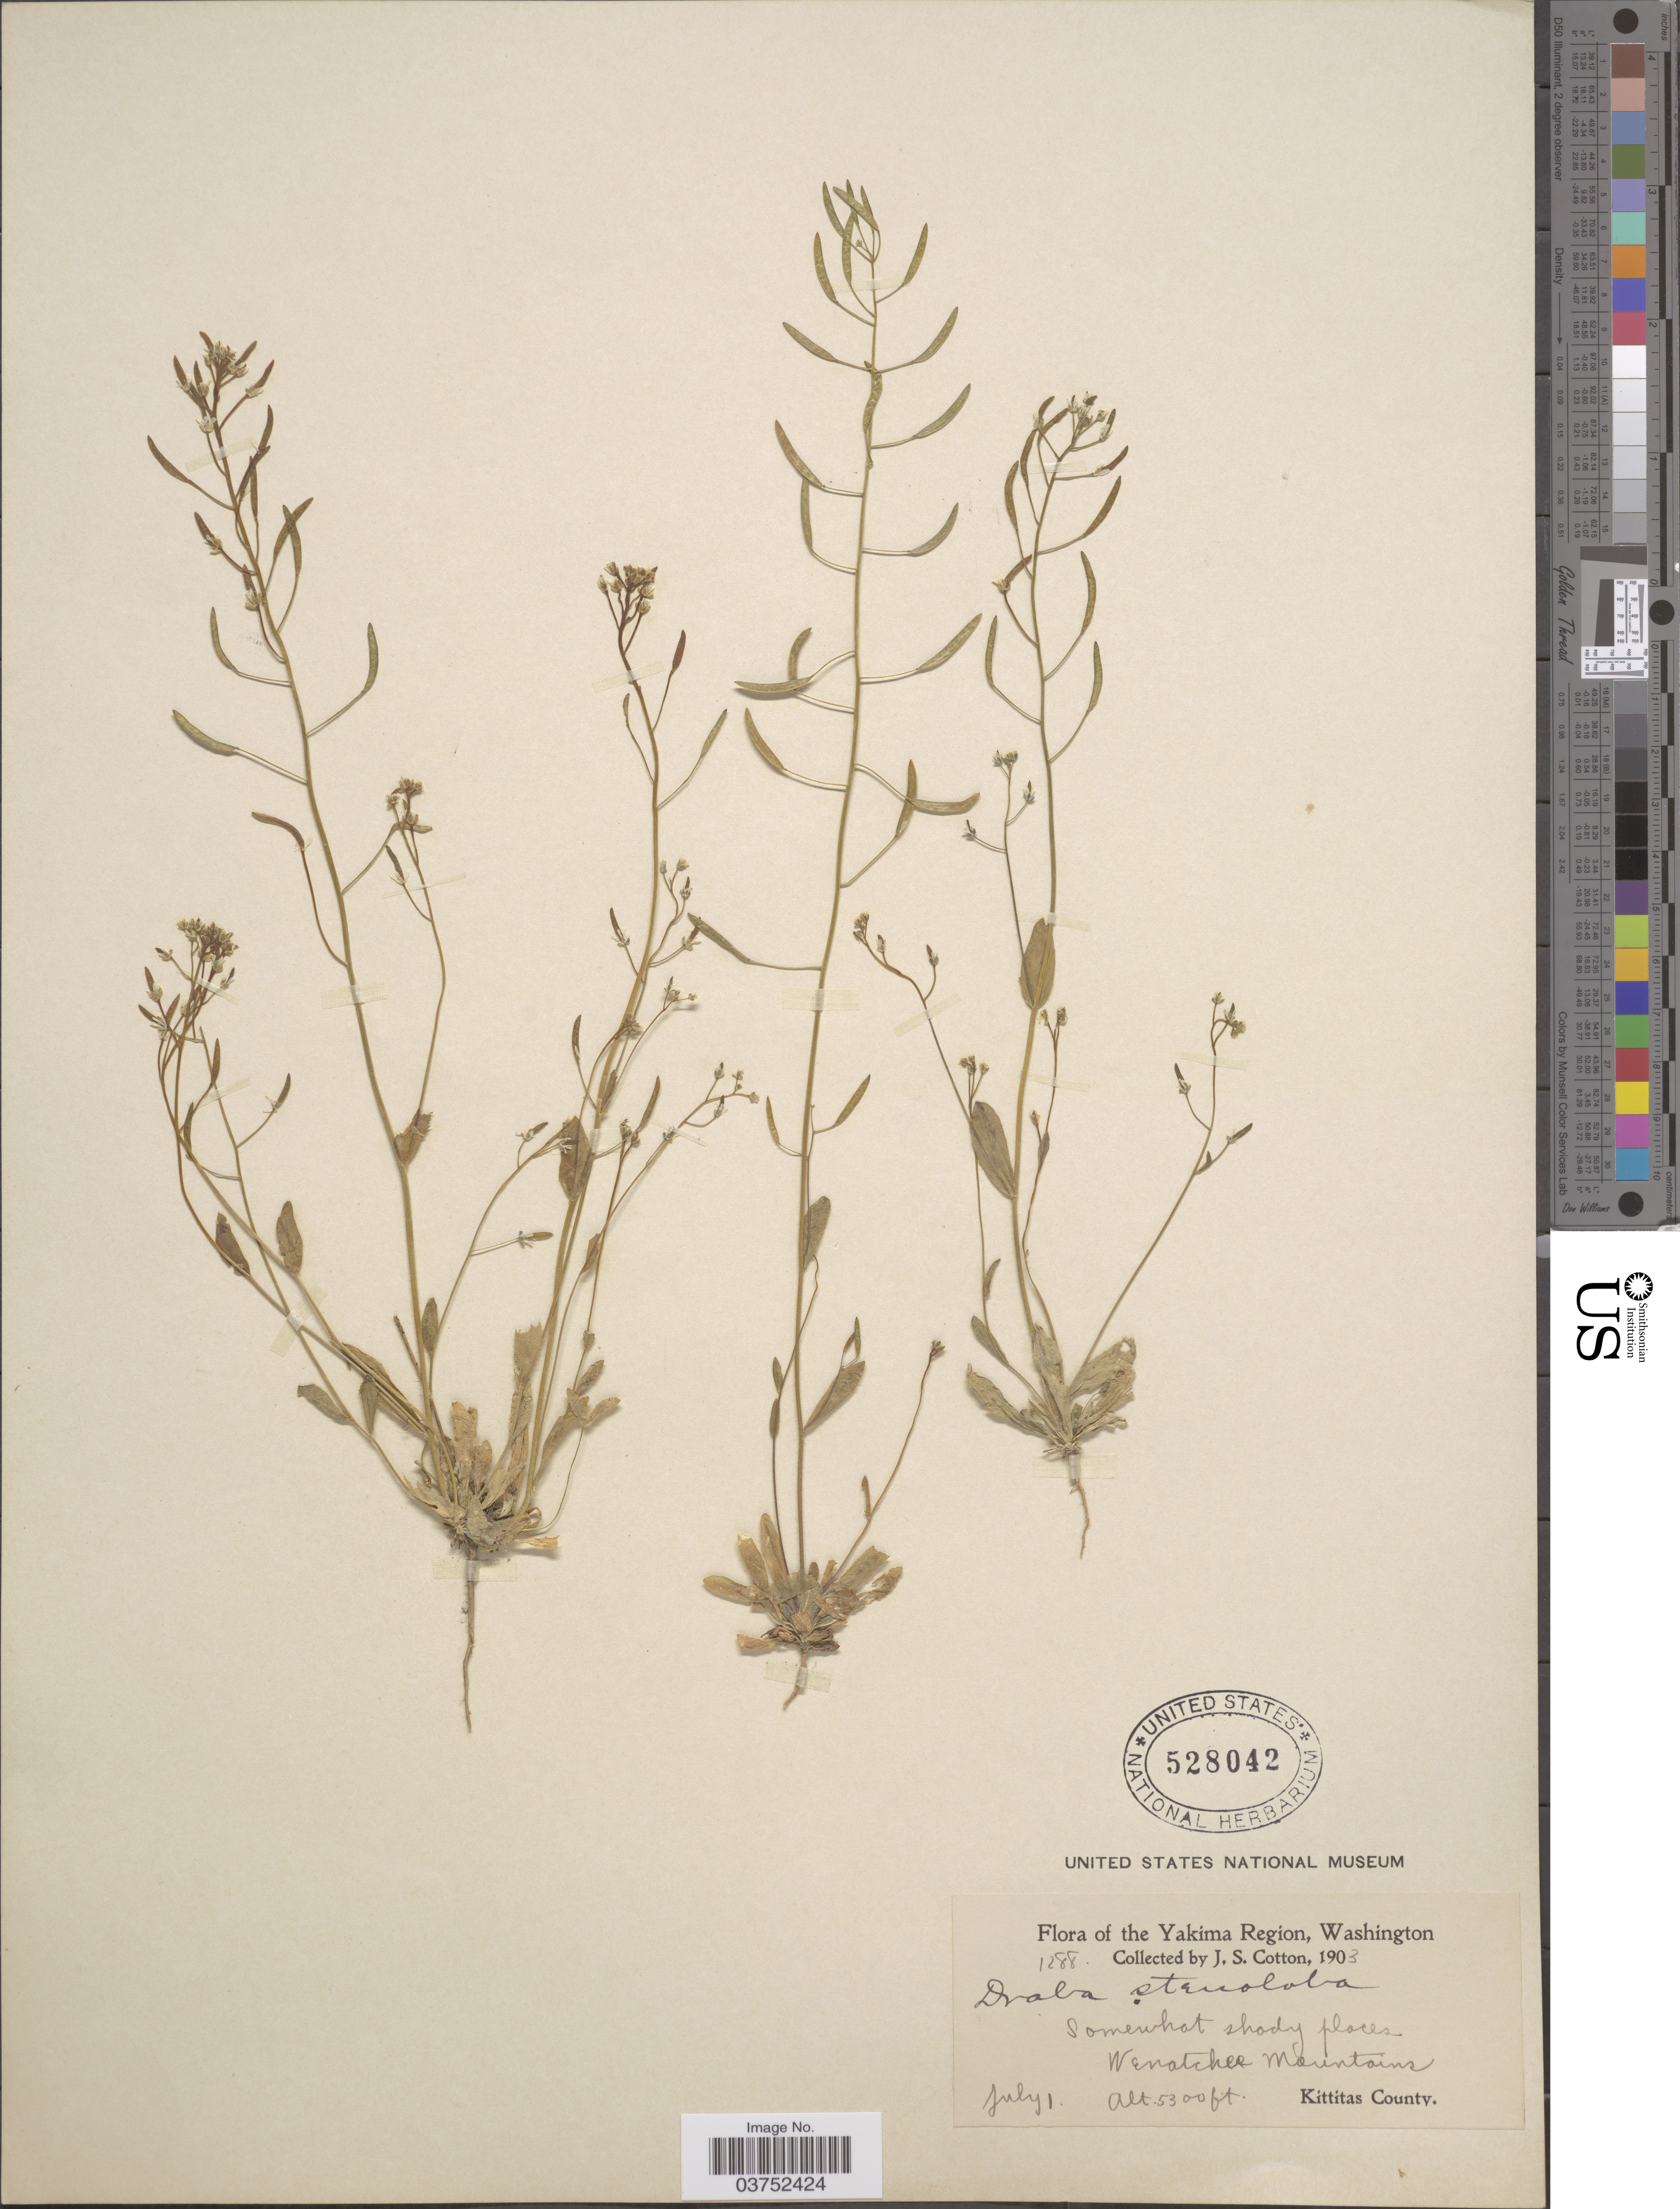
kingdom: Plantae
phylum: Tracheophyta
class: Magnoliopsida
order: Brassicales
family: Brassicaceae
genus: Draba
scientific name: Draba stenoloba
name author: Ledeb.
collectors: J. S. Cotton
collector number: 1288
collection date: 1903-07-01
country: United States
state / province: Washington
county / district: Kittitas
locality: The Yakima Region. Wenatchee Mountains. Kittitas County.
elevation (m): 1615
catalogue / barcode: US 528042